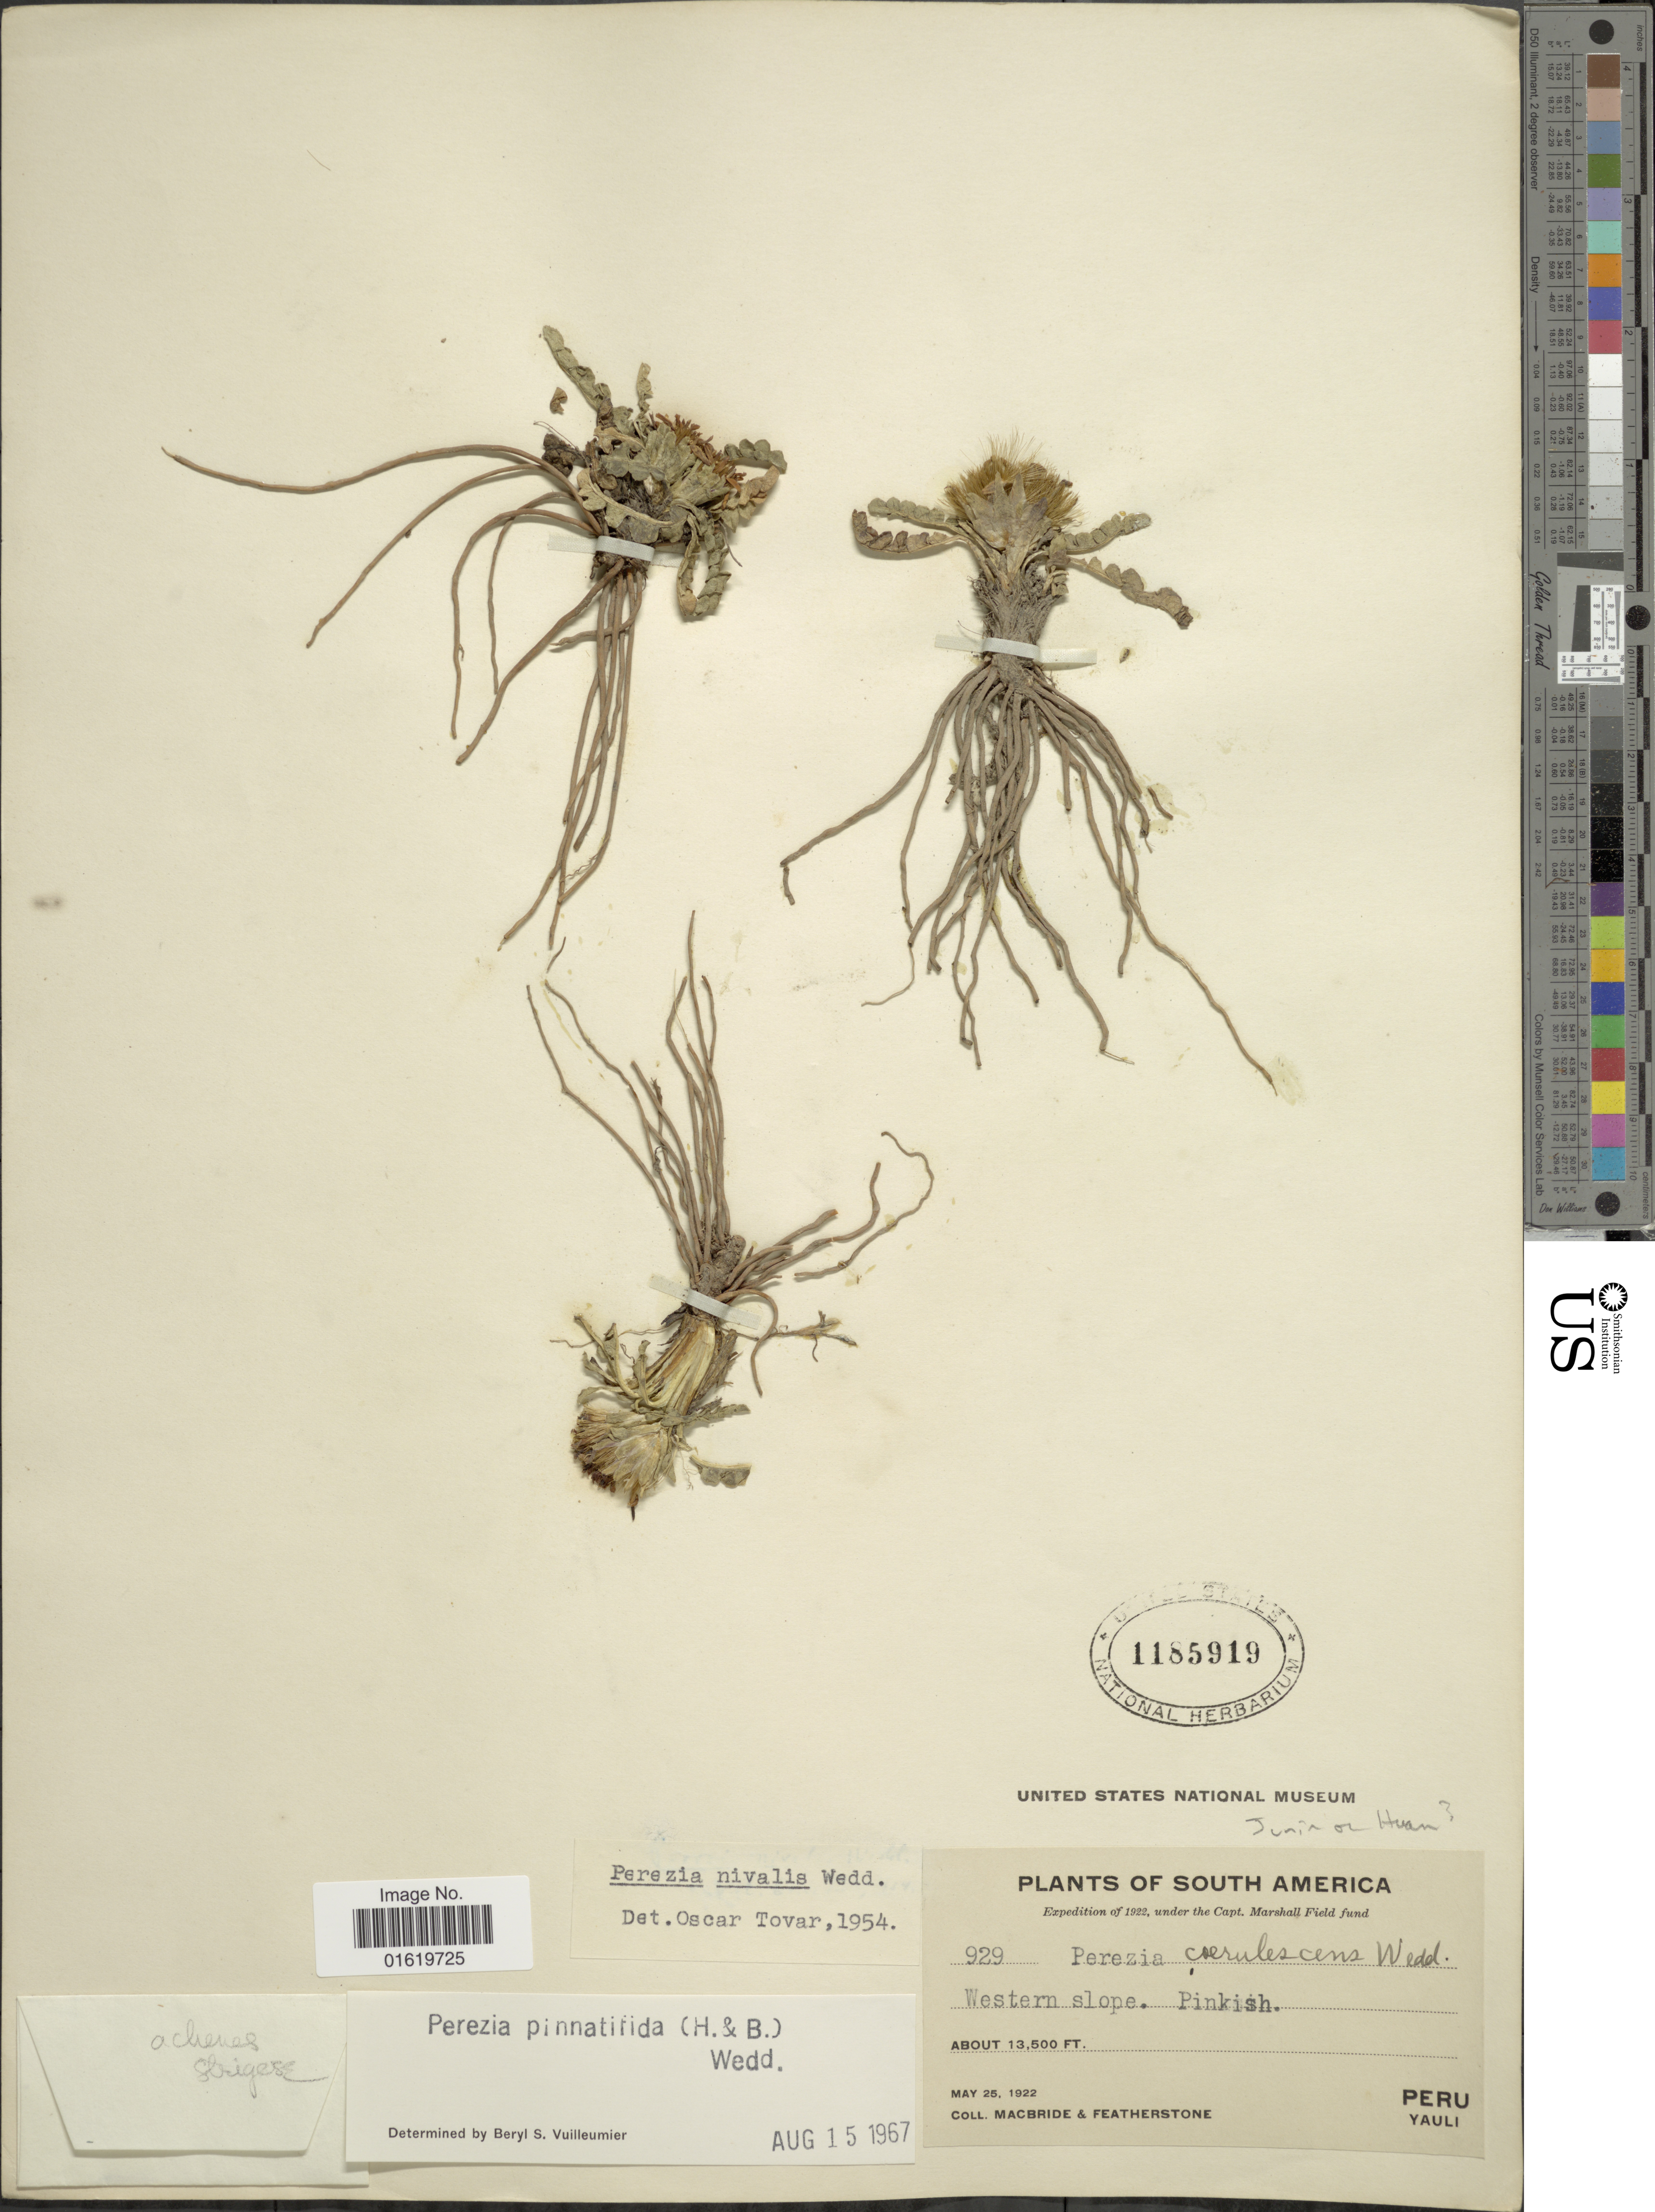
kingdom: Plantae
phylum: Tracheophyta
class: Magnoliopsida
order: Asterales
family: Asteraceae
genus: Perezia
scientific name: Perezia pinnatifida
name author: (Humb. & Bonpl.) Wedd.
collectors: Macbride, -- & -. Featherstone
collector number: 929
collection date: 1922-05-25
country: Peru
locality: Western slope. Yauli.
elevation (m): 4115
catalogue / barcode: US 1185919